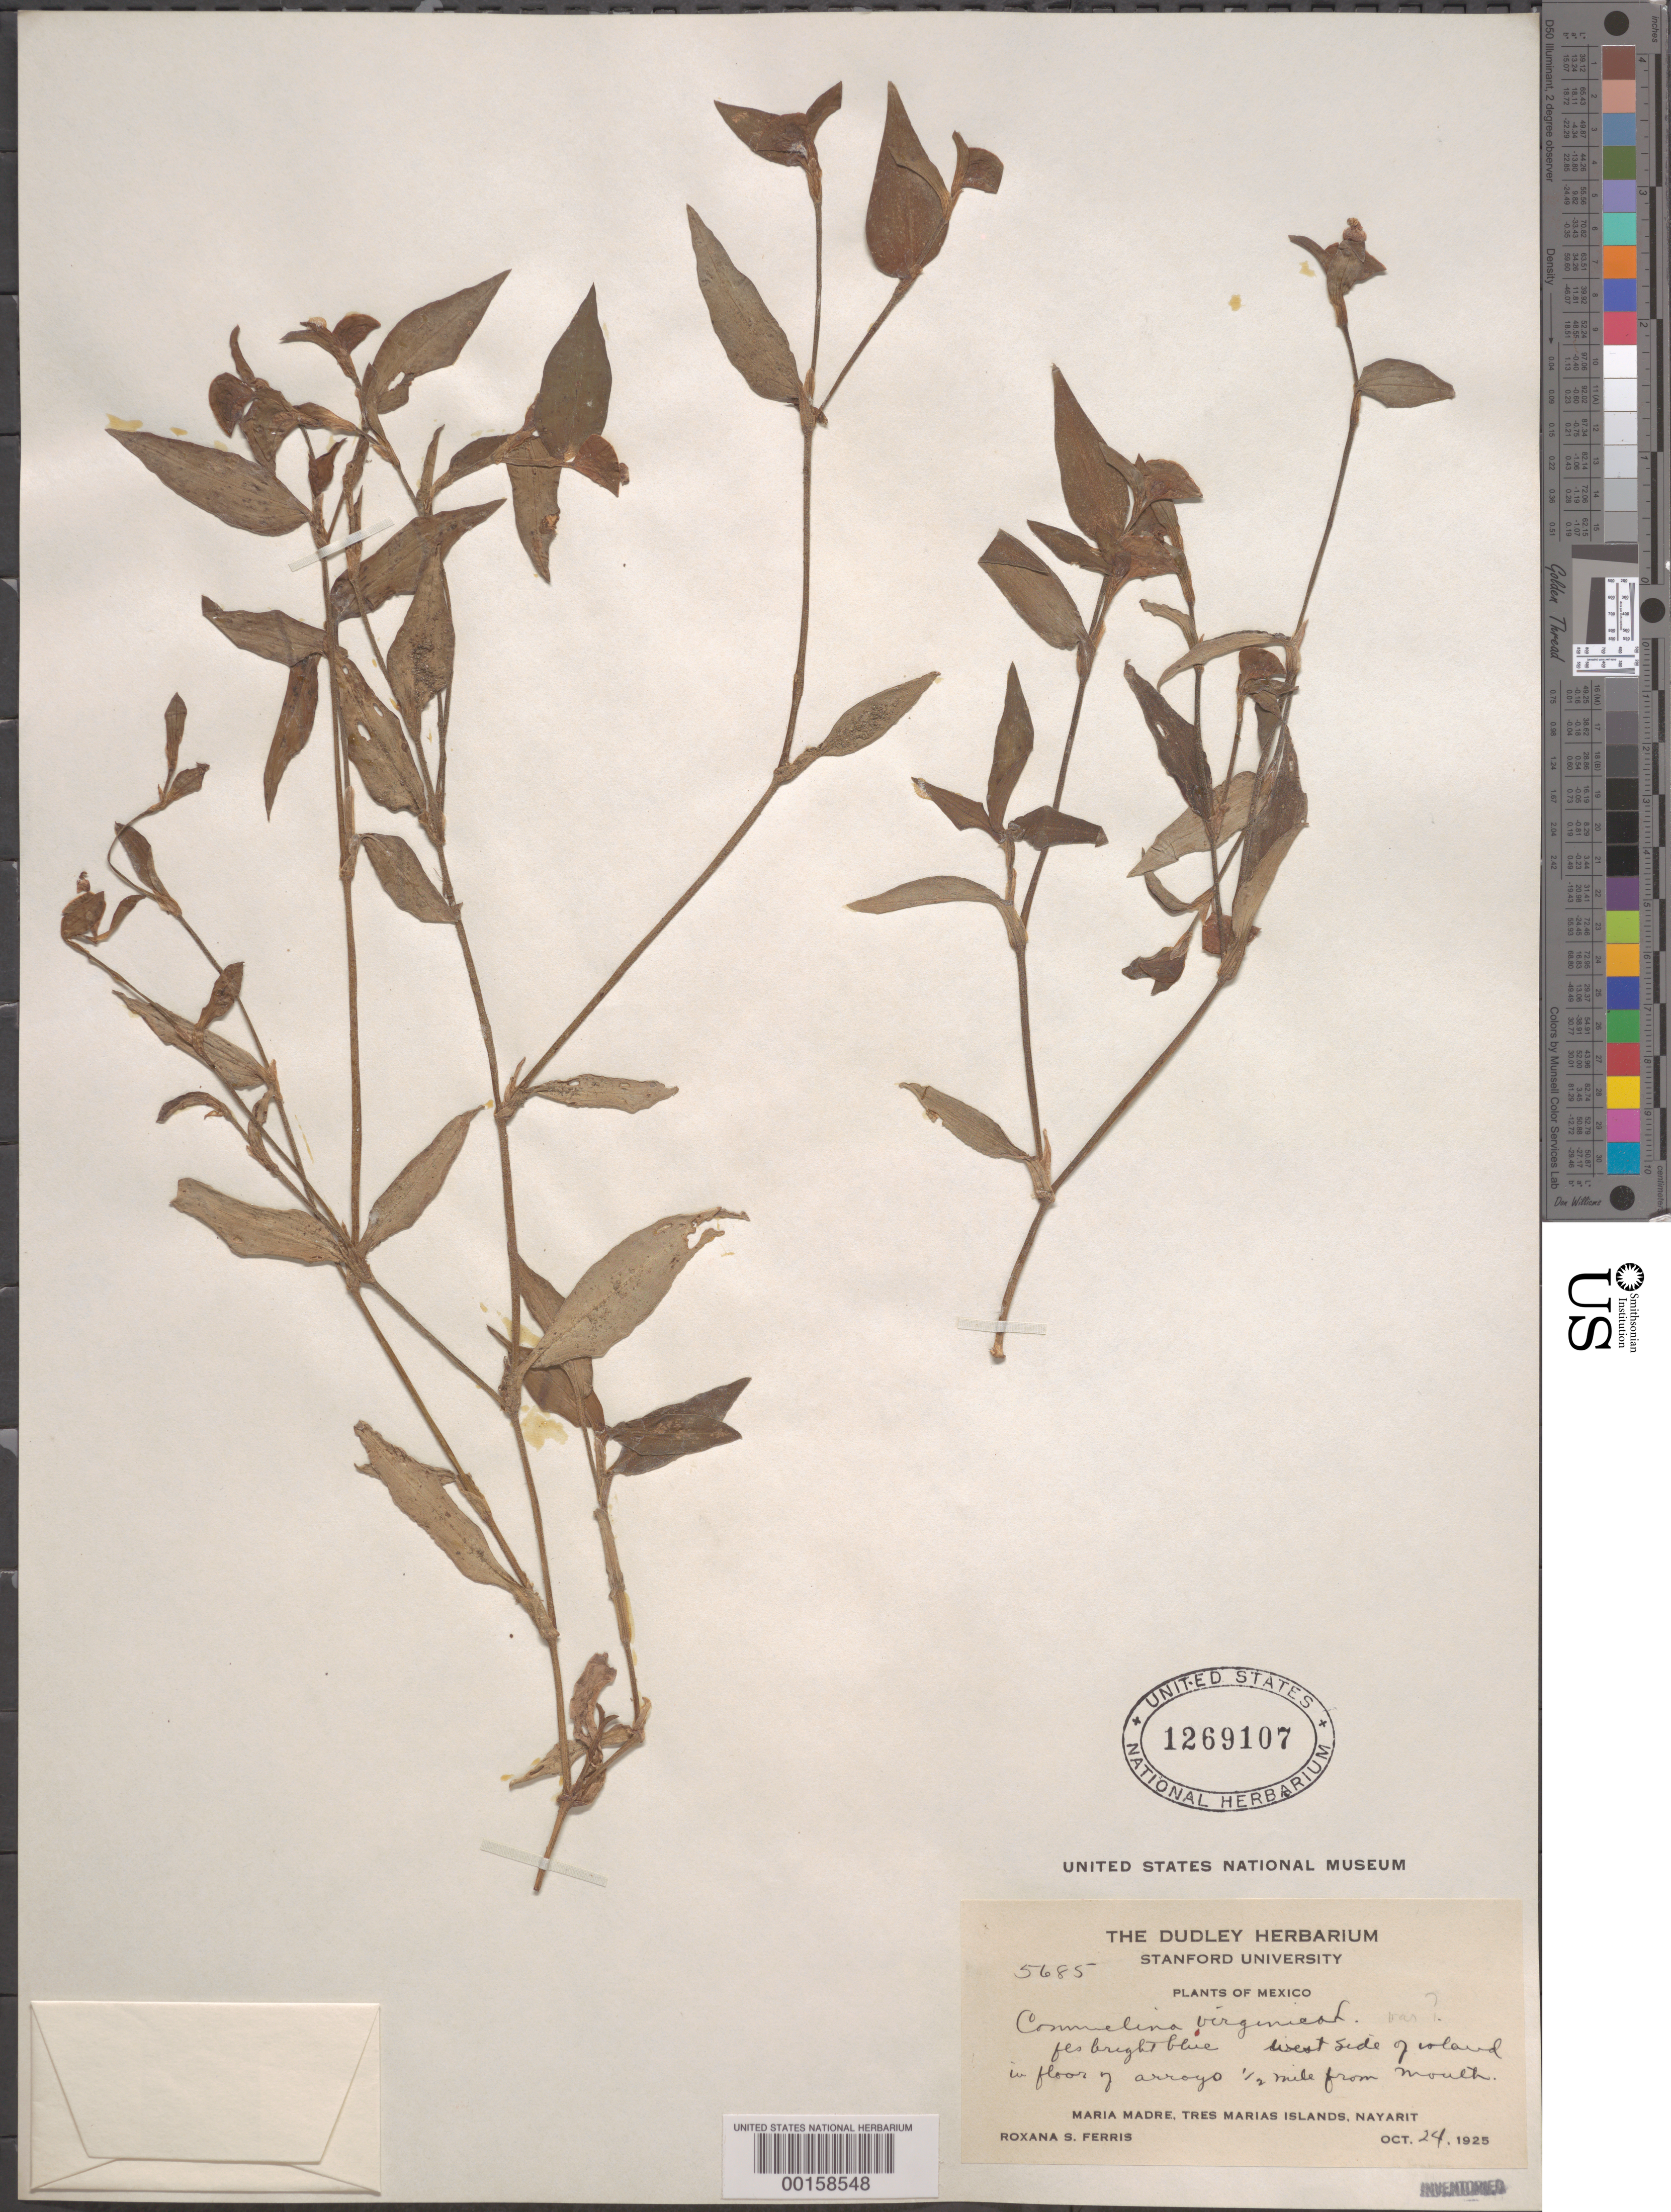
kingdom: Plantae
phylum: Tracheophyta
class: Liliopsida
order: Commelinales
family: Commelinaceae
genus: Commelina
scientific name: Commelina erecta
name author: L.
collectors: R. S. Ferris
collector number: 5685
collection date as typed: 24 Oct 1925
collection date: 1925-10-24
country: Mexico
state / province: Nayarit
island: Maria Madre Island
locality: Maria madre; tres marias islands [Tres Marias Is.]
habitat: Arroyo floor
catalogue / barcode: US 1269107